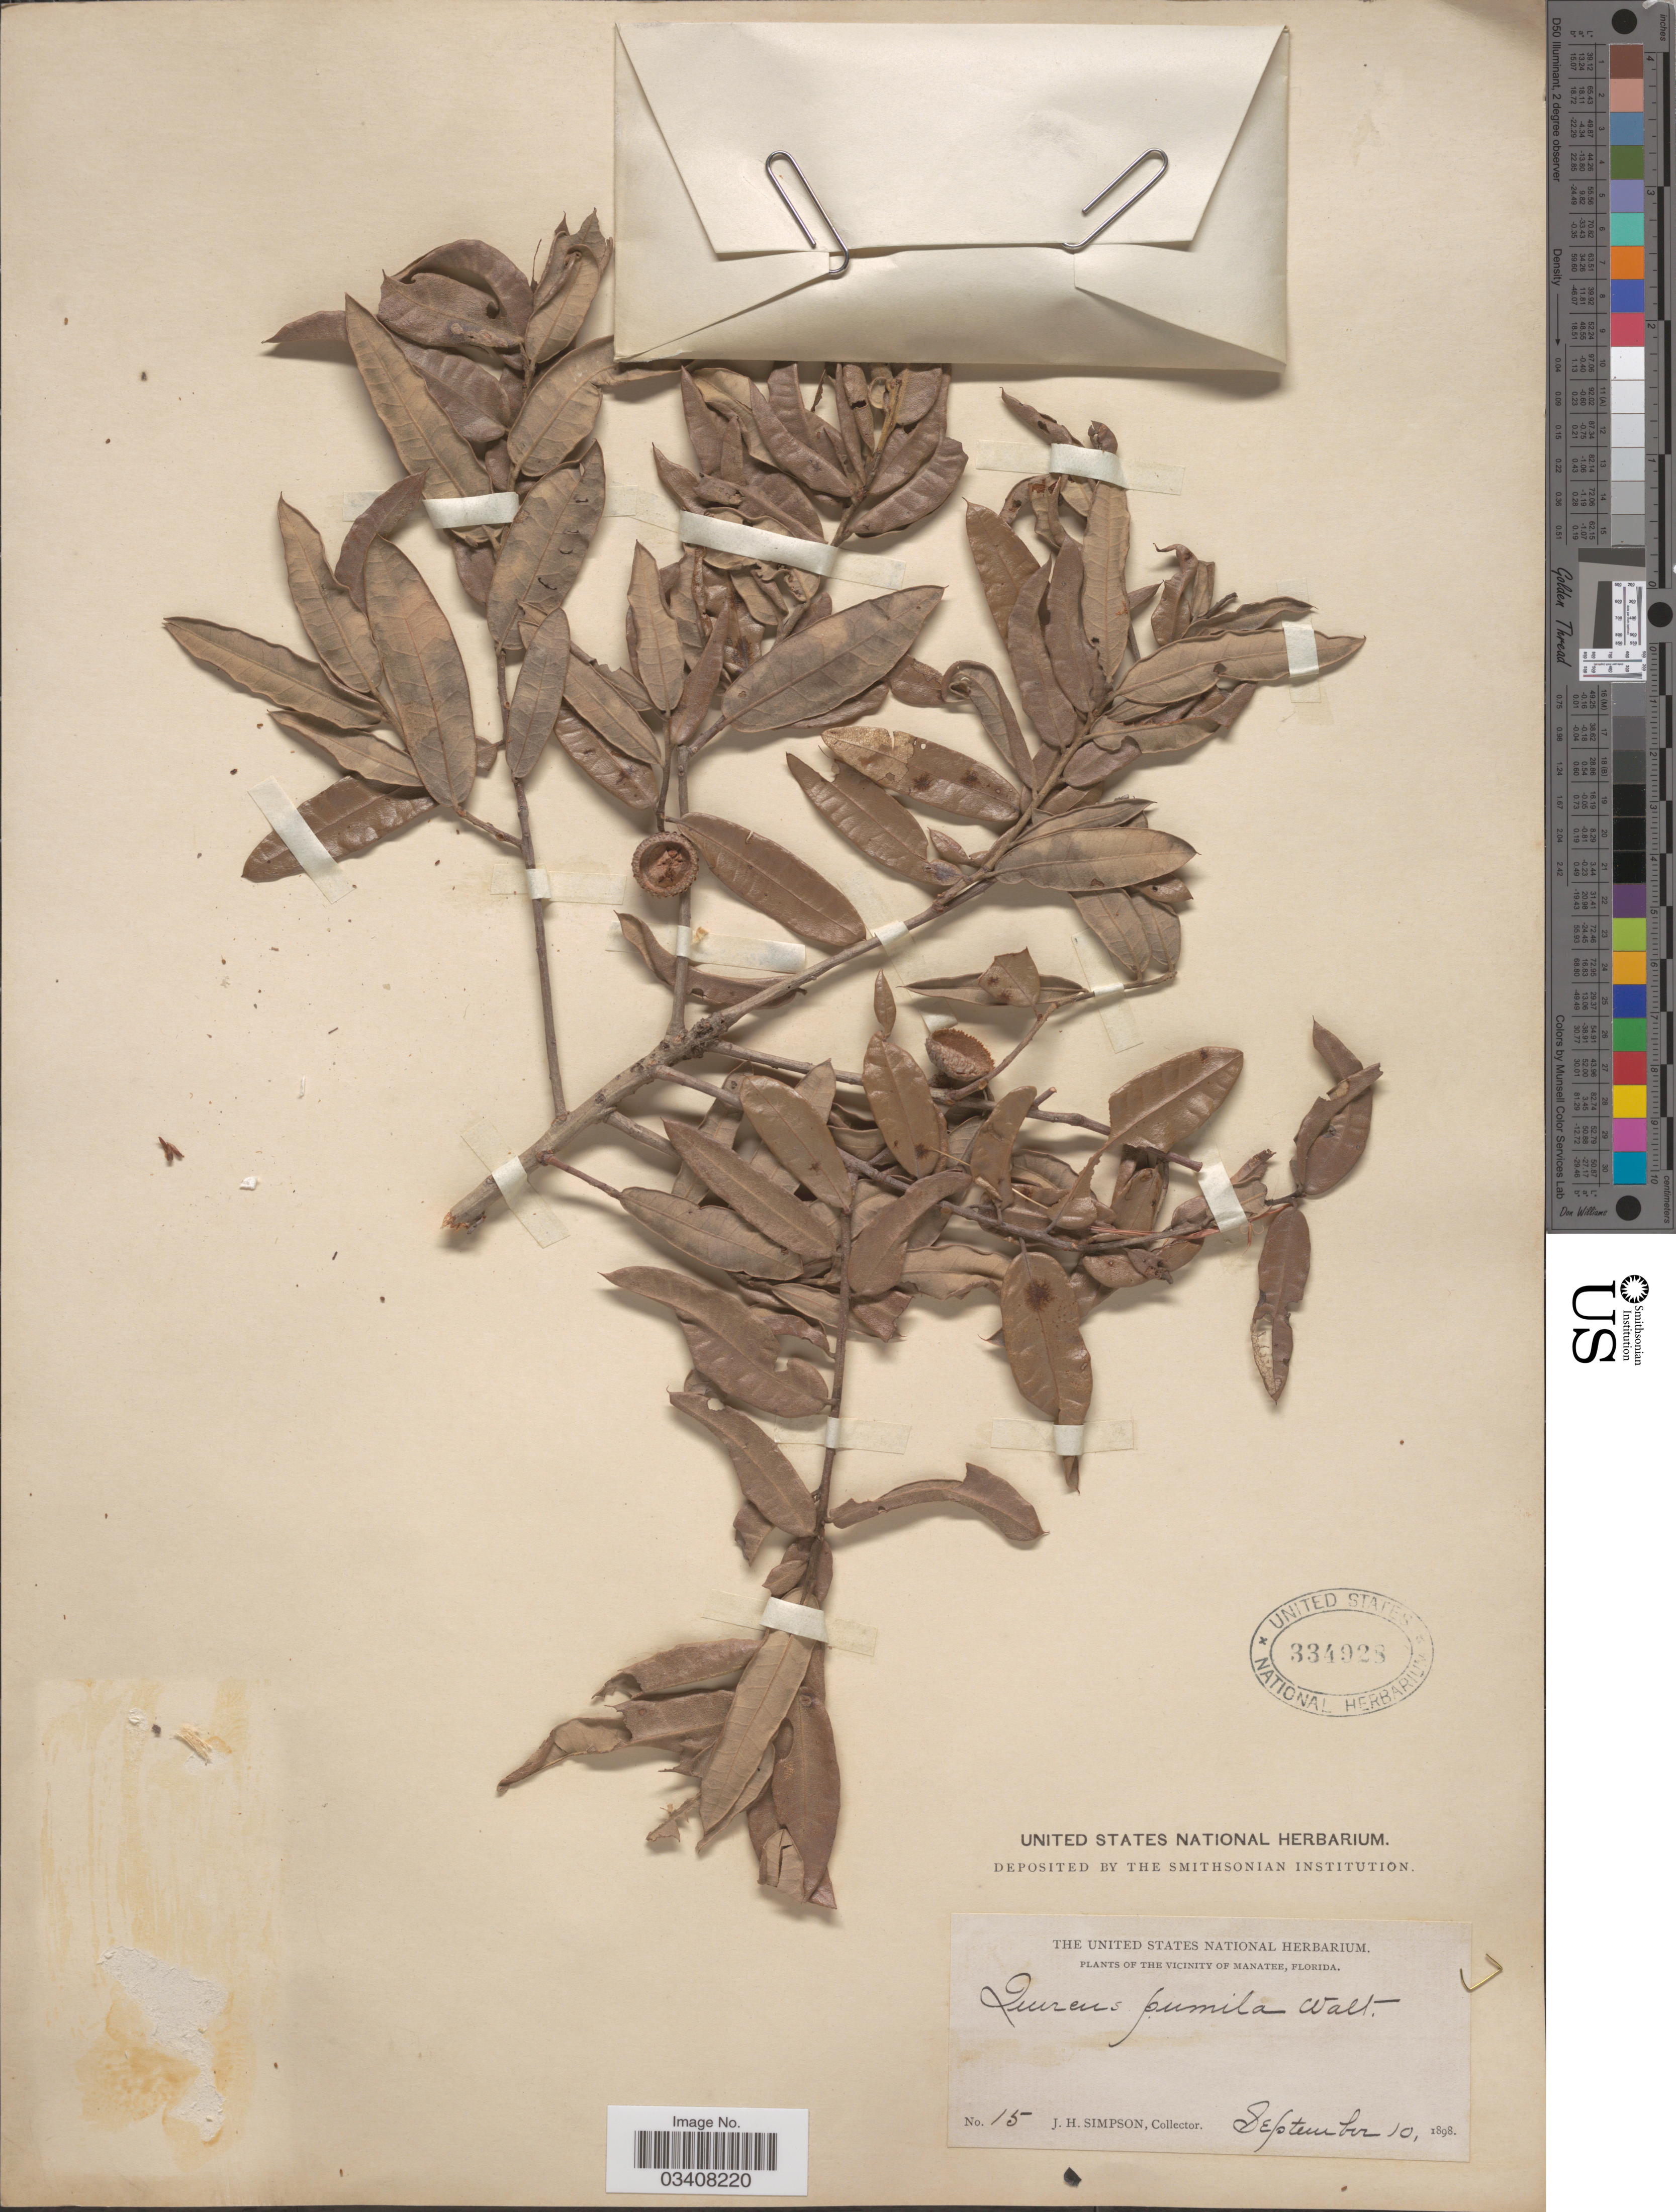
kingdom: Plantae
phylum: Tracheophyta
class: Magnoliopsida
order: Fagales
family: Fagaceae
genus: Quercus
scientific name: Quercus pumila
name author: Walter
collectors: J. H. Simpson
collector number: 15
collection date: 1898-09-10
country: United States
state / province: Florida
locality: Vicinity of Manatee.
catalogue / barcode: US 334928